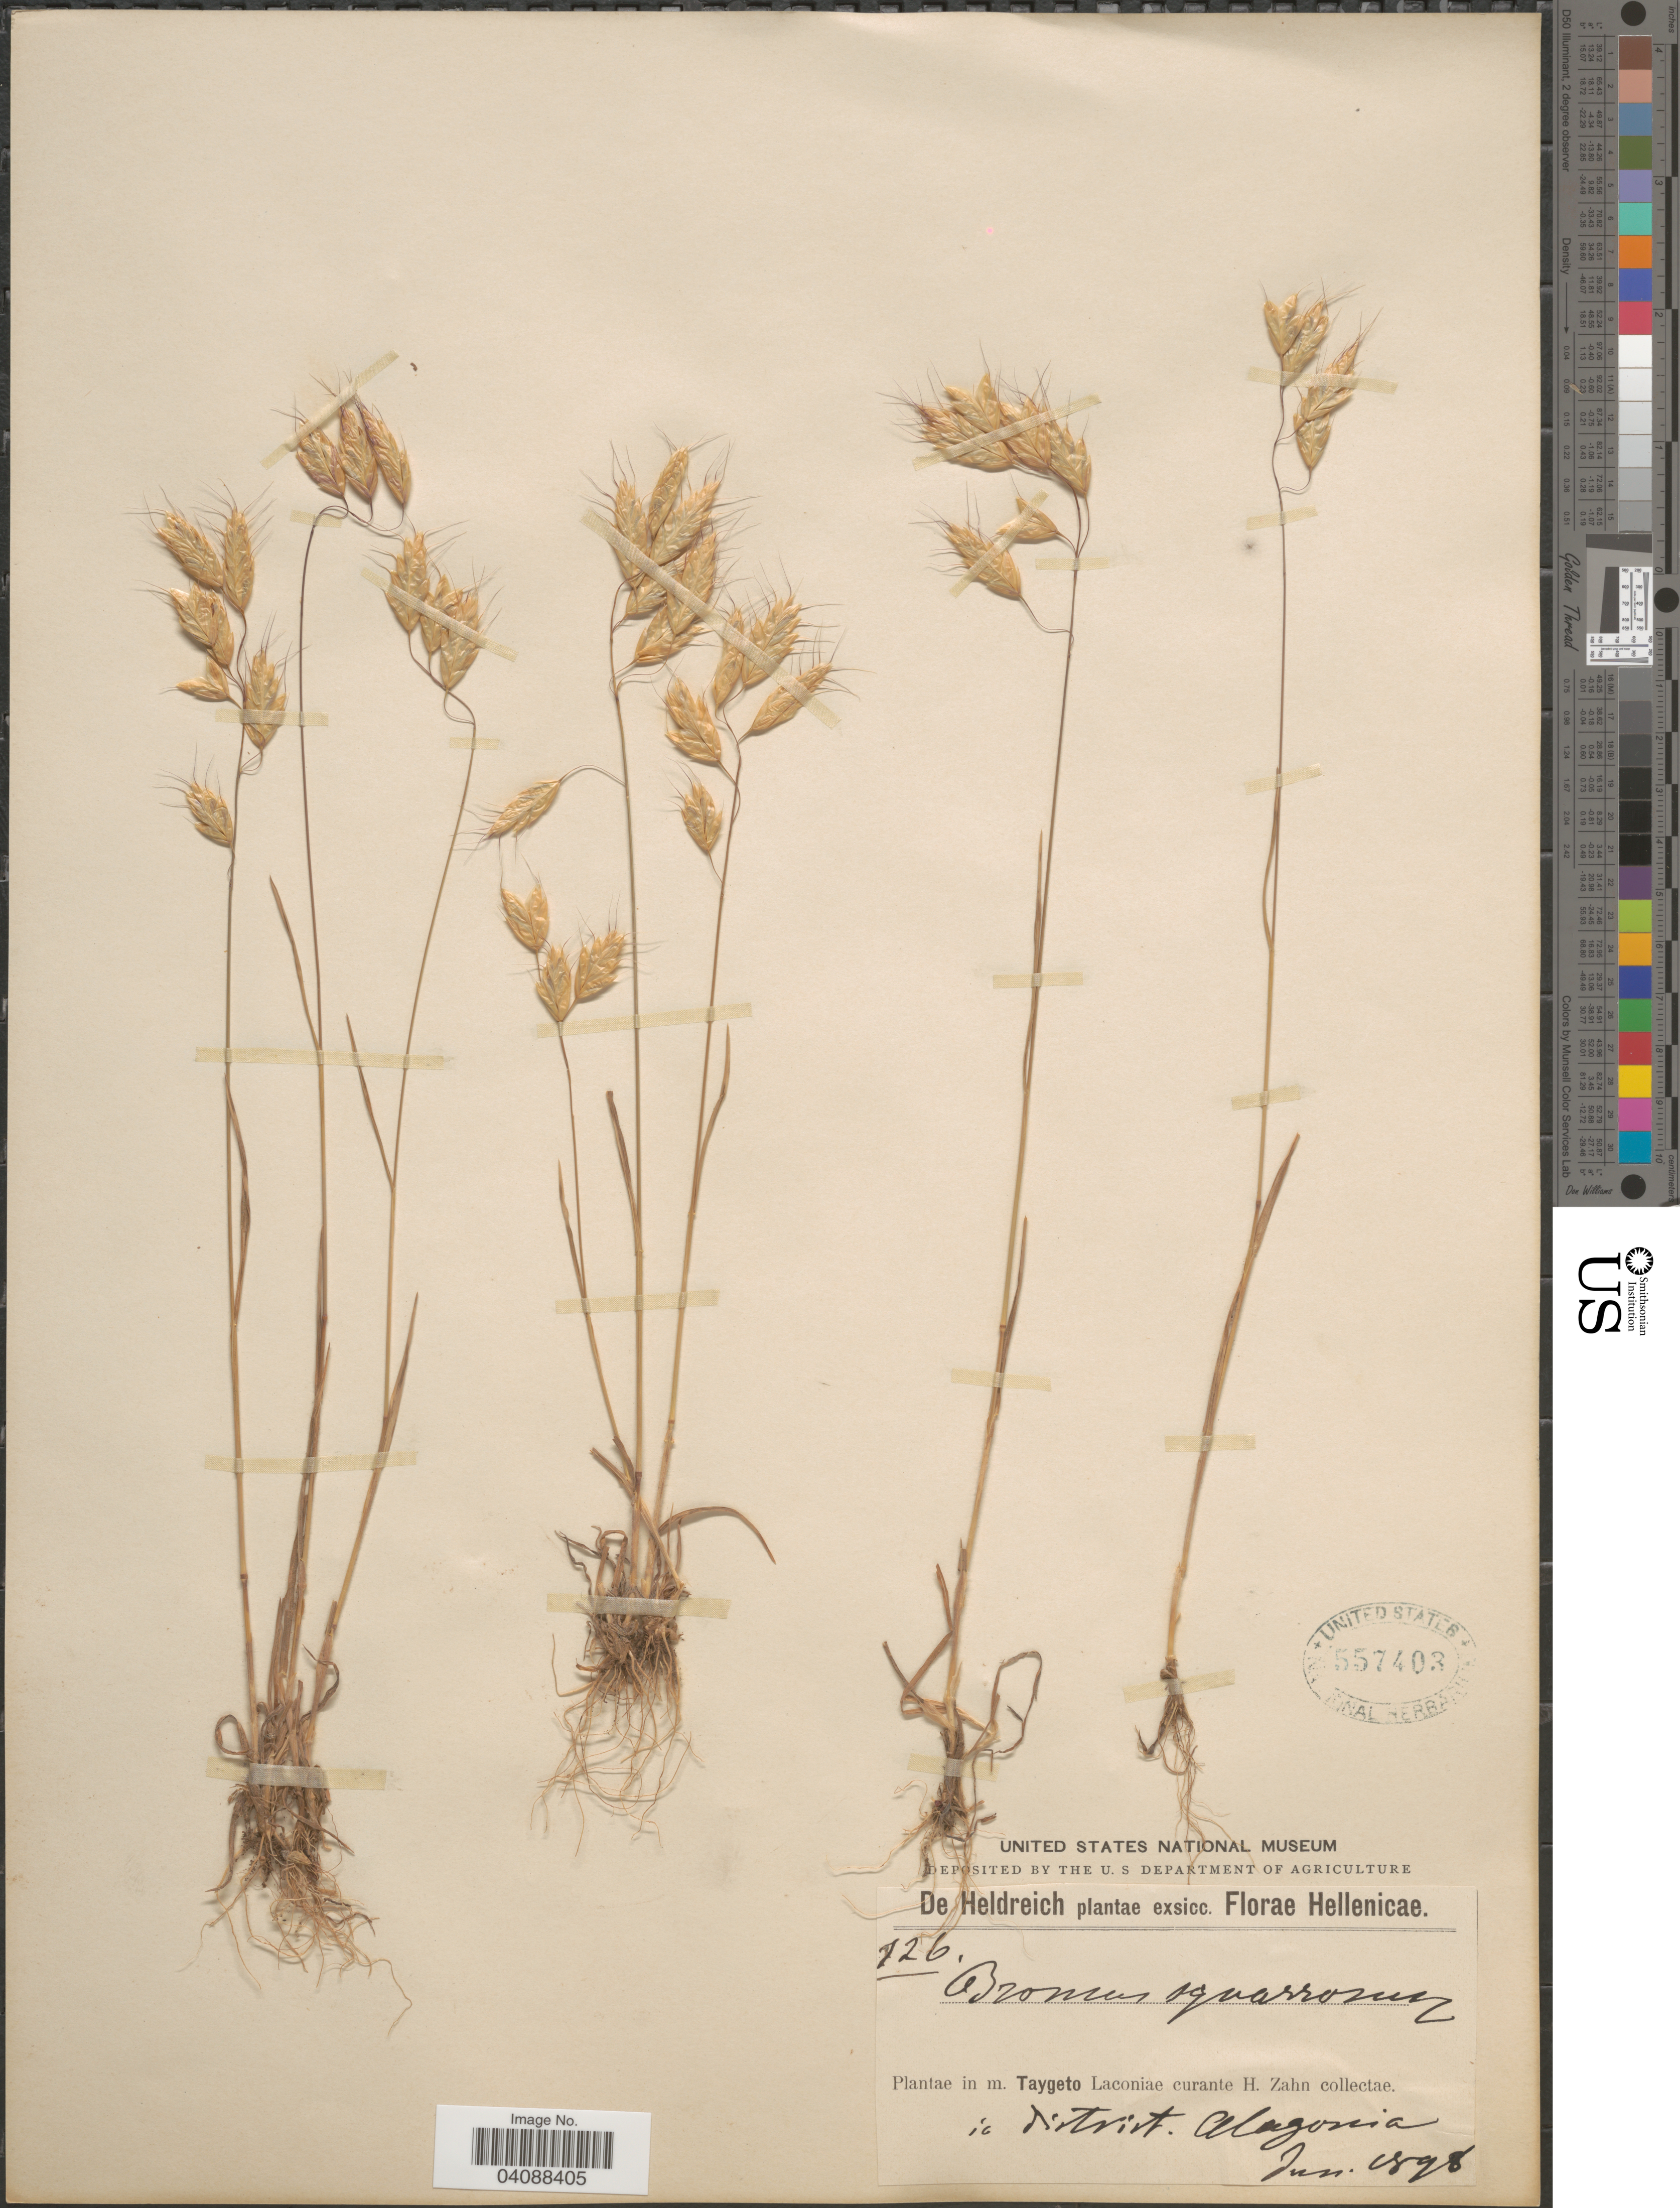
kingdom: Plantae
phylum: Tracheophyta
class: Liliopsida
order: Poales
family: Poaceae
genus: Bromus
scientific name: Bromus squarrosus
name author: L.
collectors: H. Zahn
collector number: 726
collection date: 1898-06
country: Greece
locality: Hellenicae. In m. Taygeto Laconiae. [illegible text] district Alagonia.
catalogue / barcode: US 557403